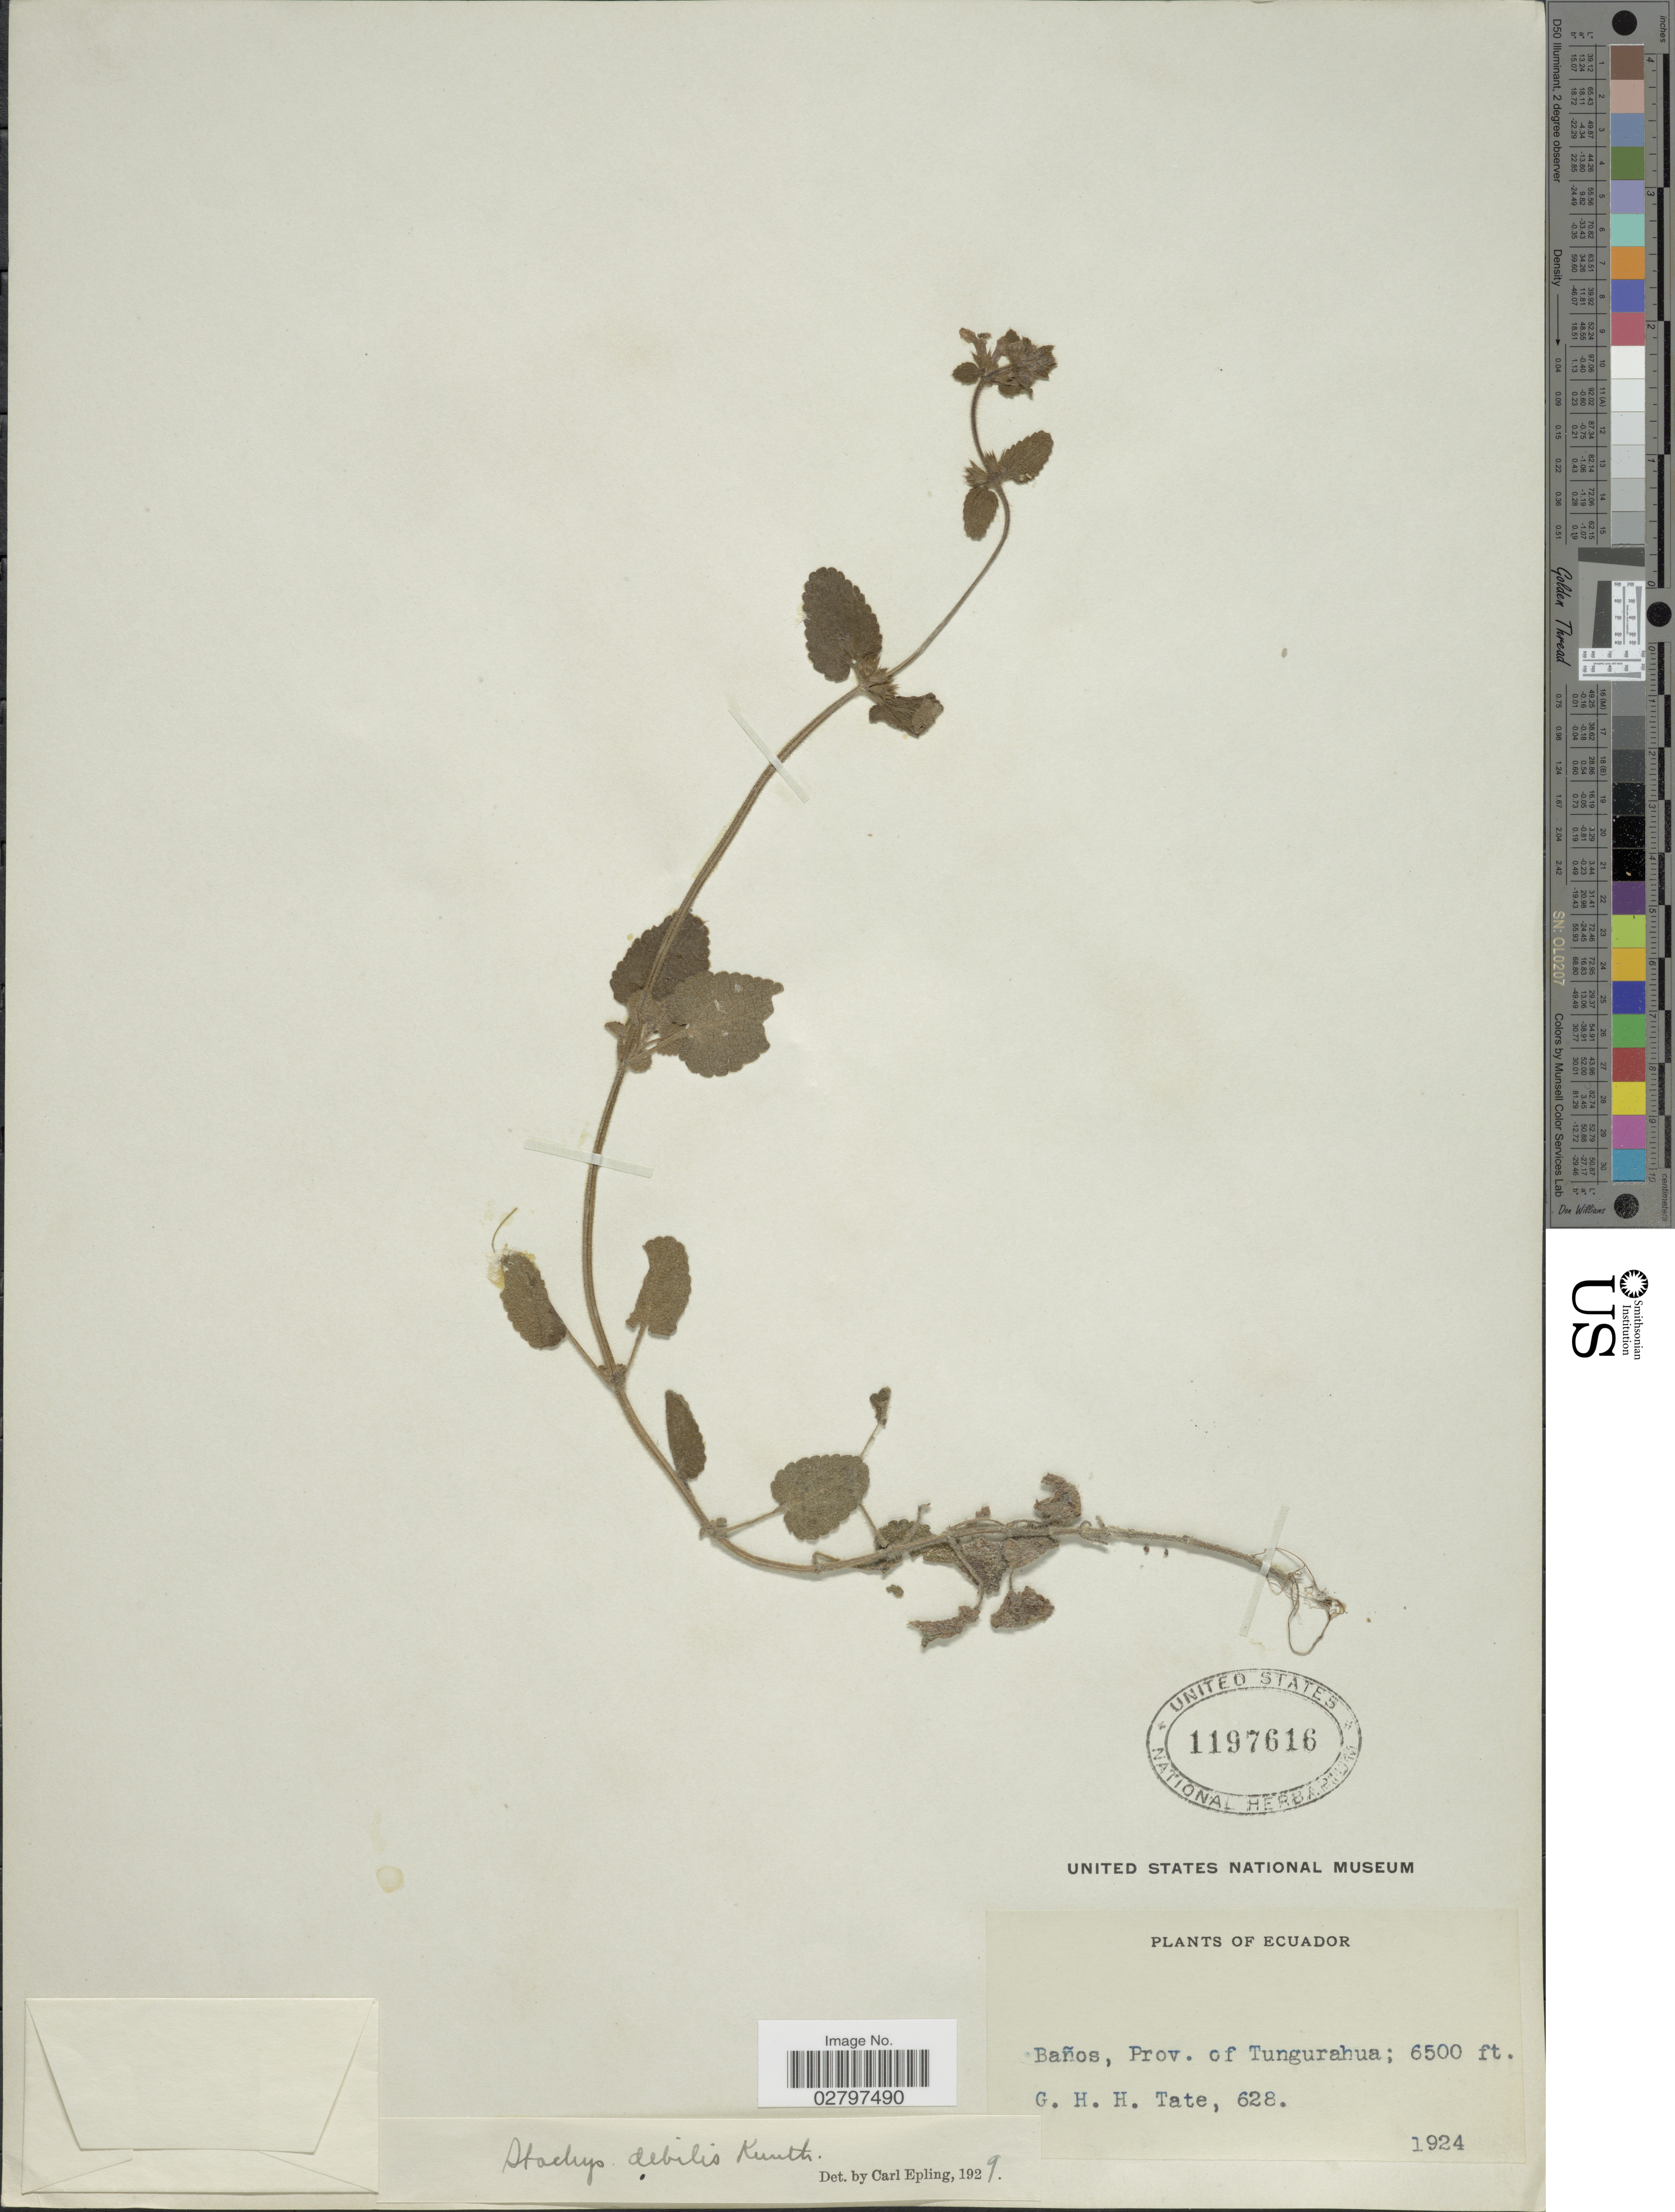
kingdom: Plantae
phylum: Tracheophyta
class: Magnoliopsida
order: Lamiales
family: Lamiaceae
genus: Stachys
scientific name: Stachys debilis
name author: Kunth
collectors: G. H. H.Tate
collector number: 628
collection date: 1924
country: Ecuador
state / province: Tungurahua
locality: Baños, Prov. of Tungurahua.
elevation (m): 1981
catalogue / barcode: US 1197616